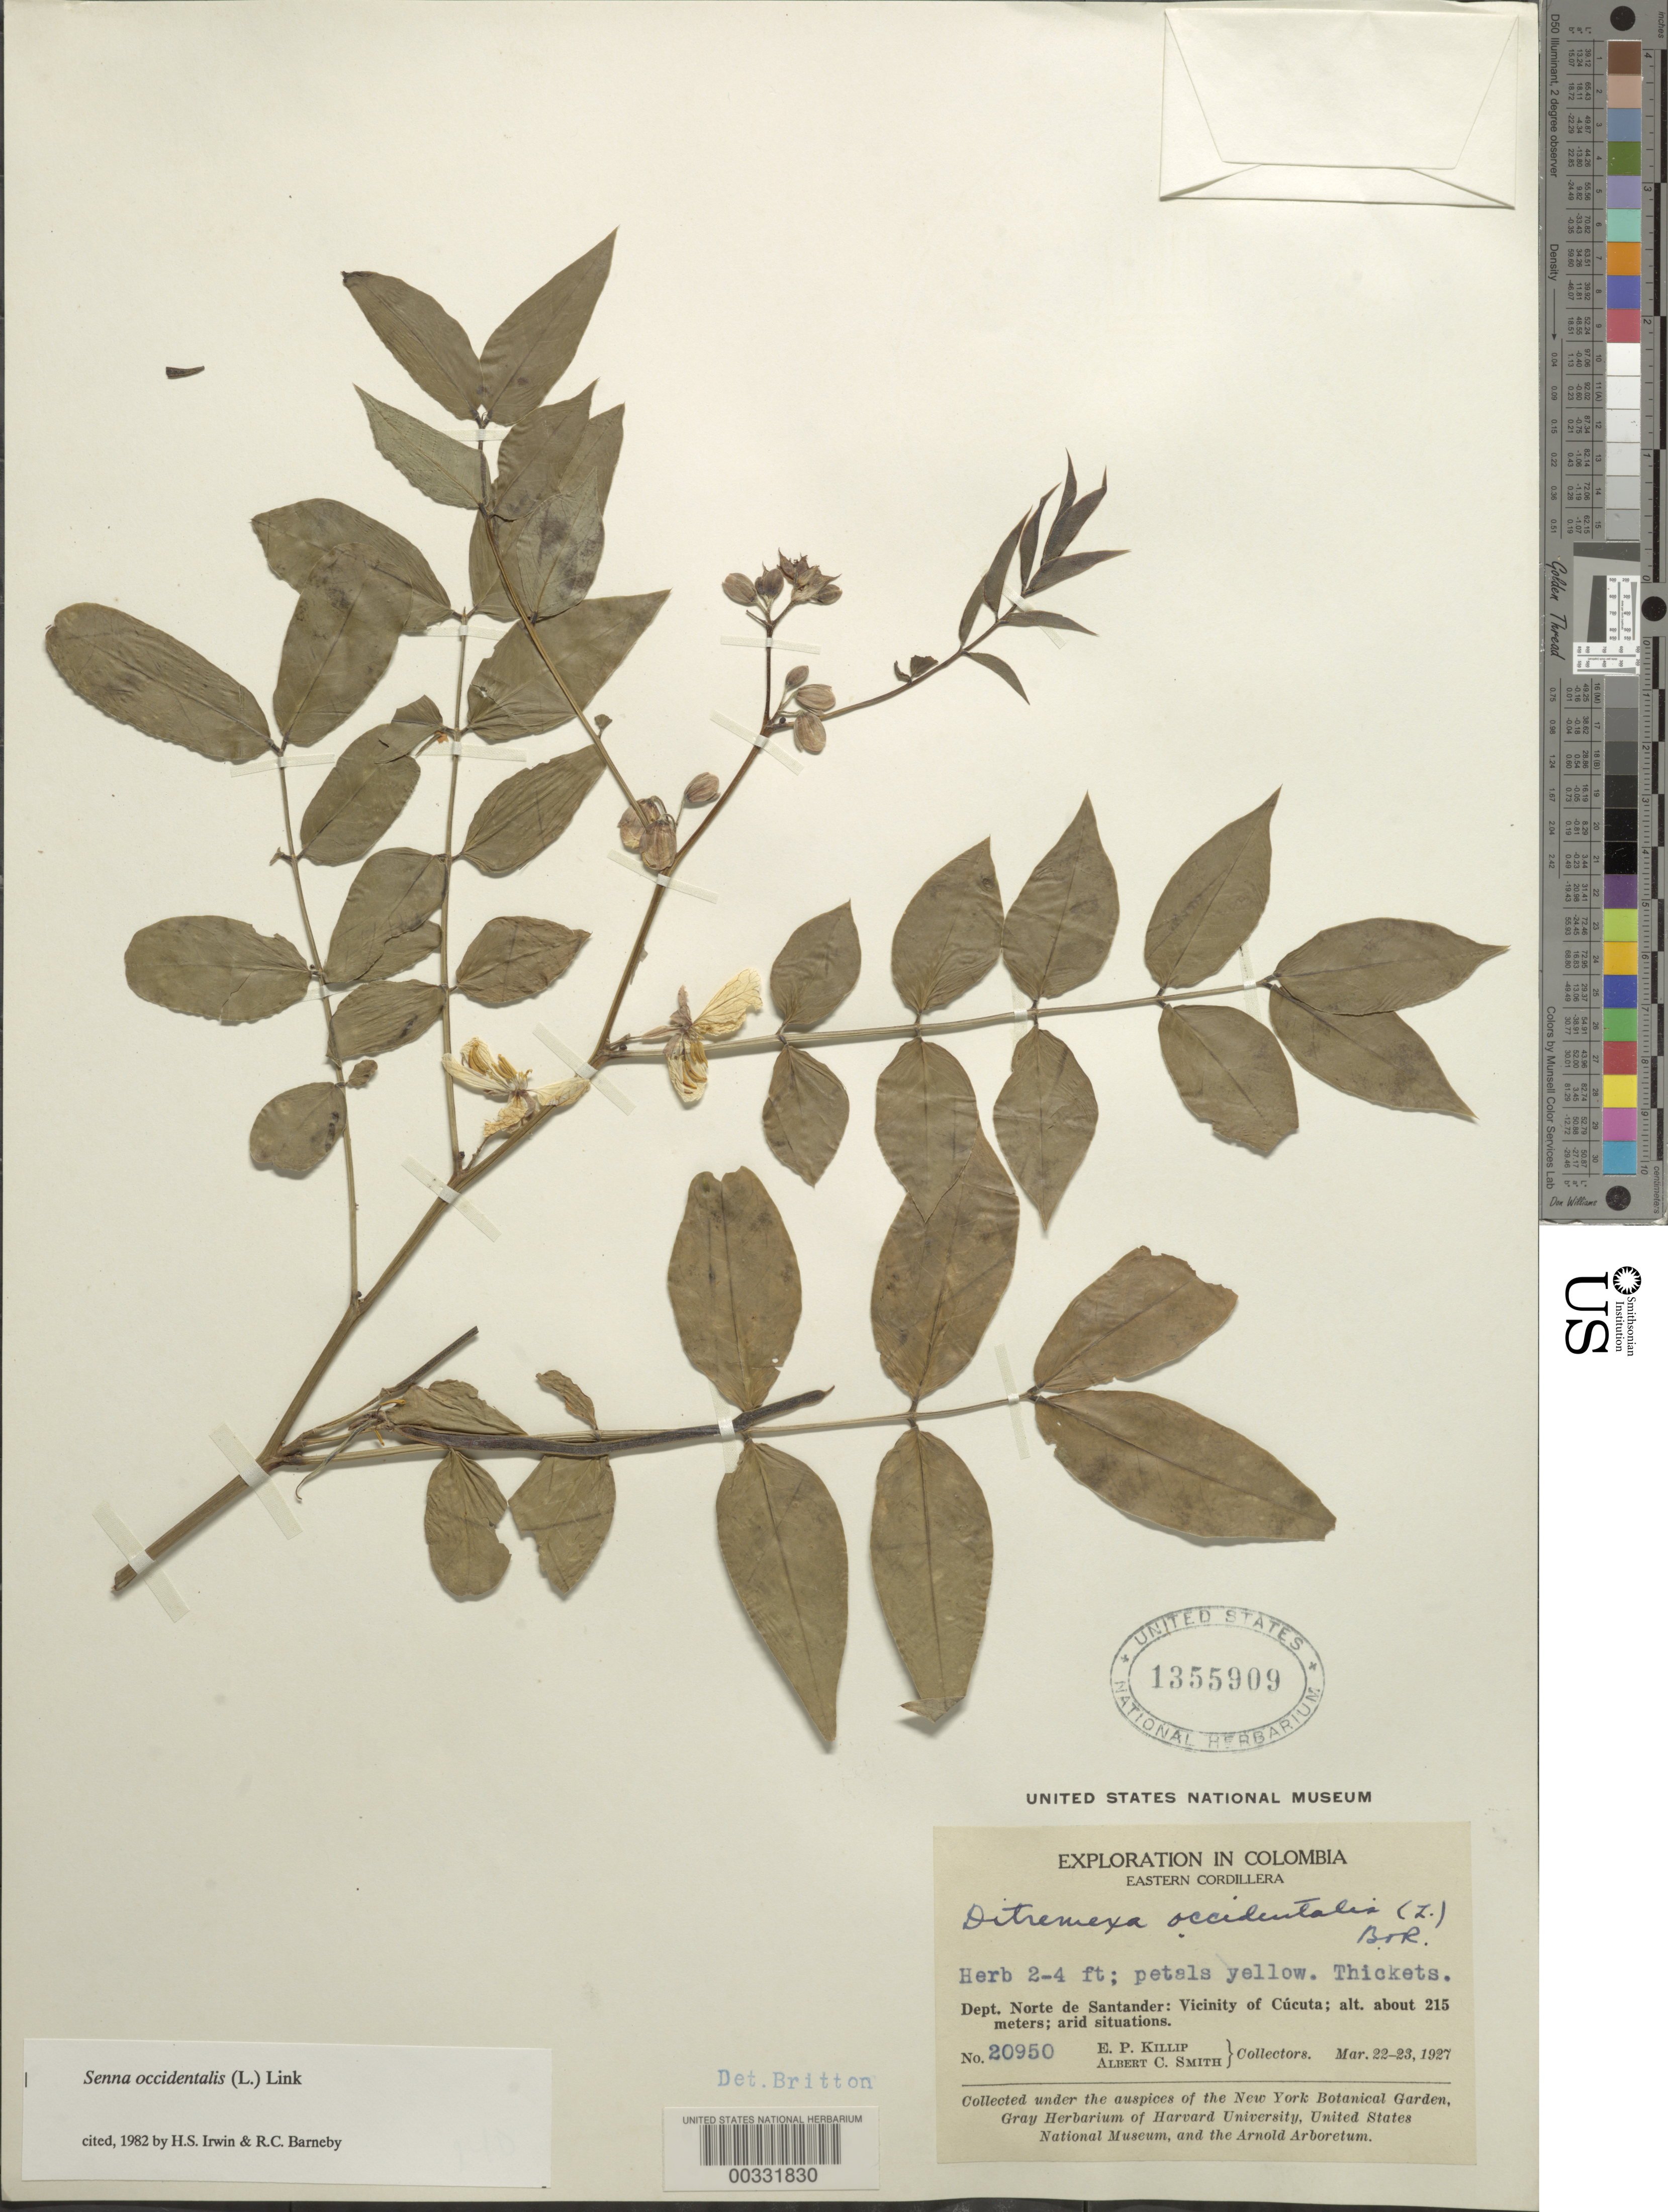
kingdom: Plantae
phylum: Tracheophyta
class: Magnoliopsida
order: Fabales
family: Fabaceae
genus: Senna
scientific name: Senna occidentalis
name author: (L.) Link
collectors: E. P. Killip & A. C. Smith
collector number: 20950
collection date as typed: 22 Mar 1927 to 23 Mar 1927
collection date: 1927-03-22/1927-03-23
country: Colombia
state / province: Norte de Santander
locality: Vicinity of Cucuta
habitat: Thickets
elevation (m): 215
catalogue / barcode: US 1355909